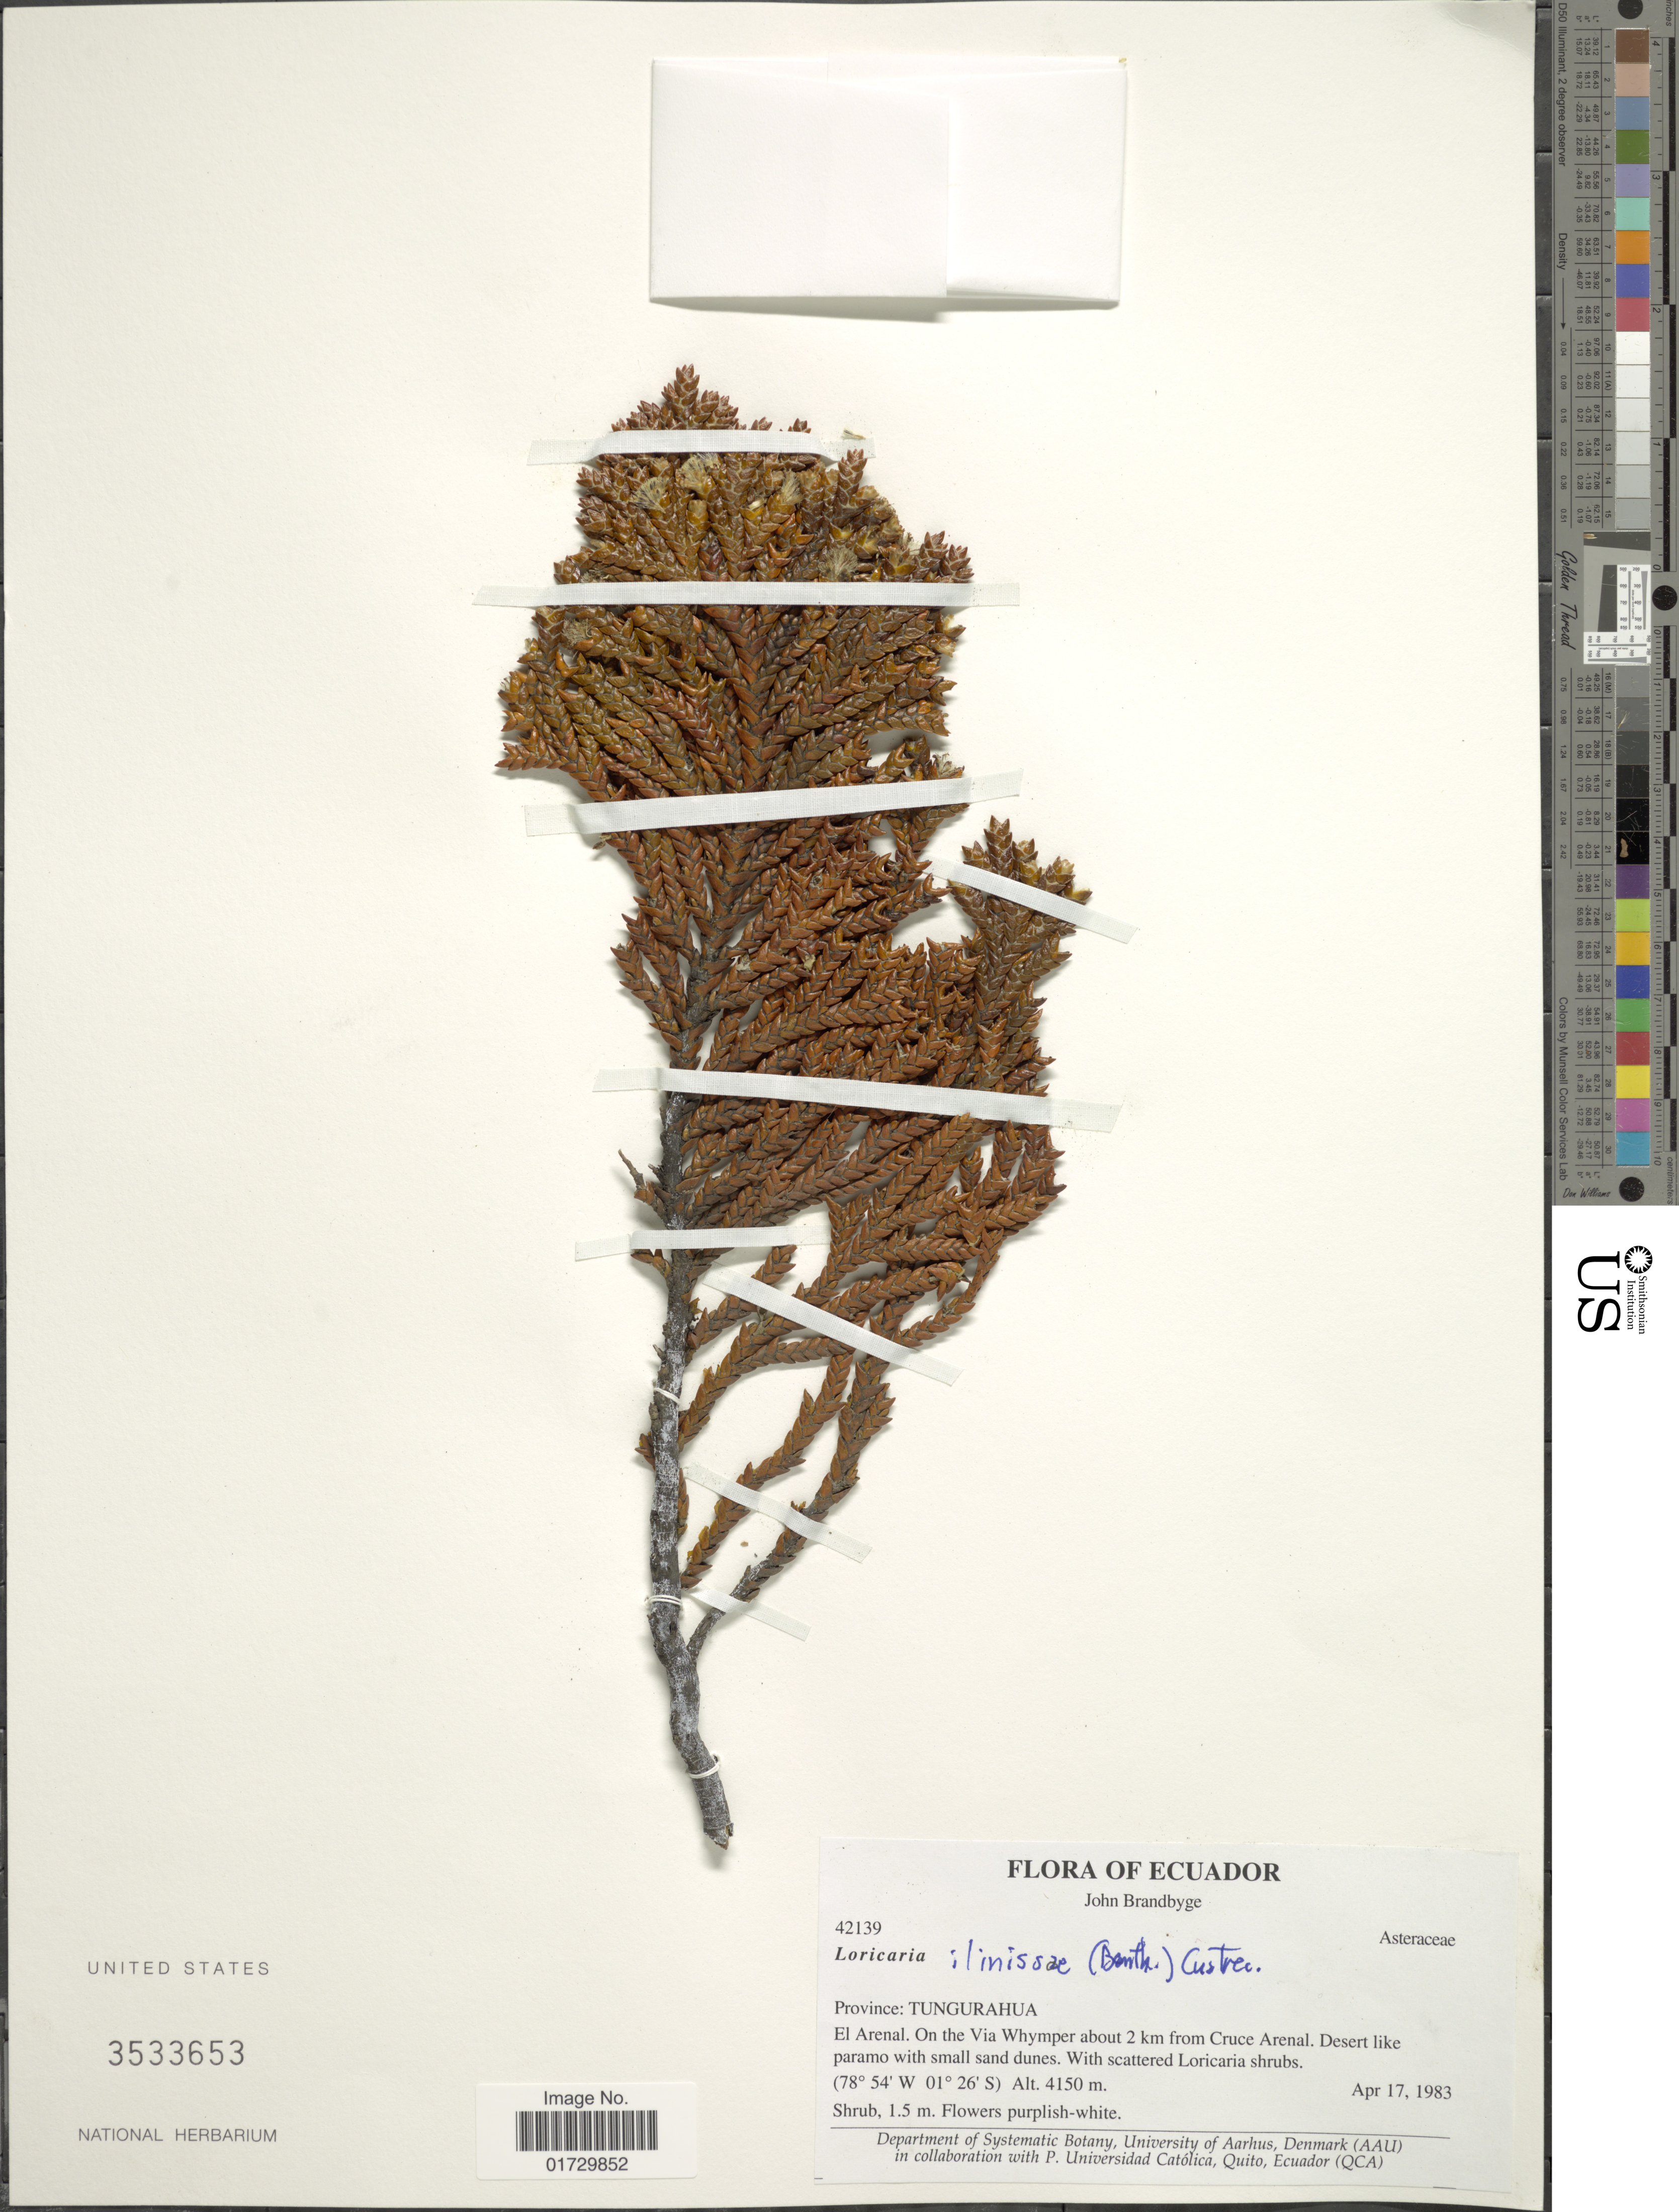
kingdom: Plantae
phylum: Tracheophyta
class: Magnoliopsida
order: Asterales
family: Asteraceae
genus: Loricaria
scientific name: Loricaria ilinissae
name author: (Benth.) Cuatrec.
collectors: J. Brandbyge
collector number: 42139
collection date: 1983-04-17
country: Ecuador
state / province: Tungurahua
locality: El Arenal. On the Whymper about 2 km from Cruce Arenal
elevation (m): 4150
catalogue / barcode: US 3533653